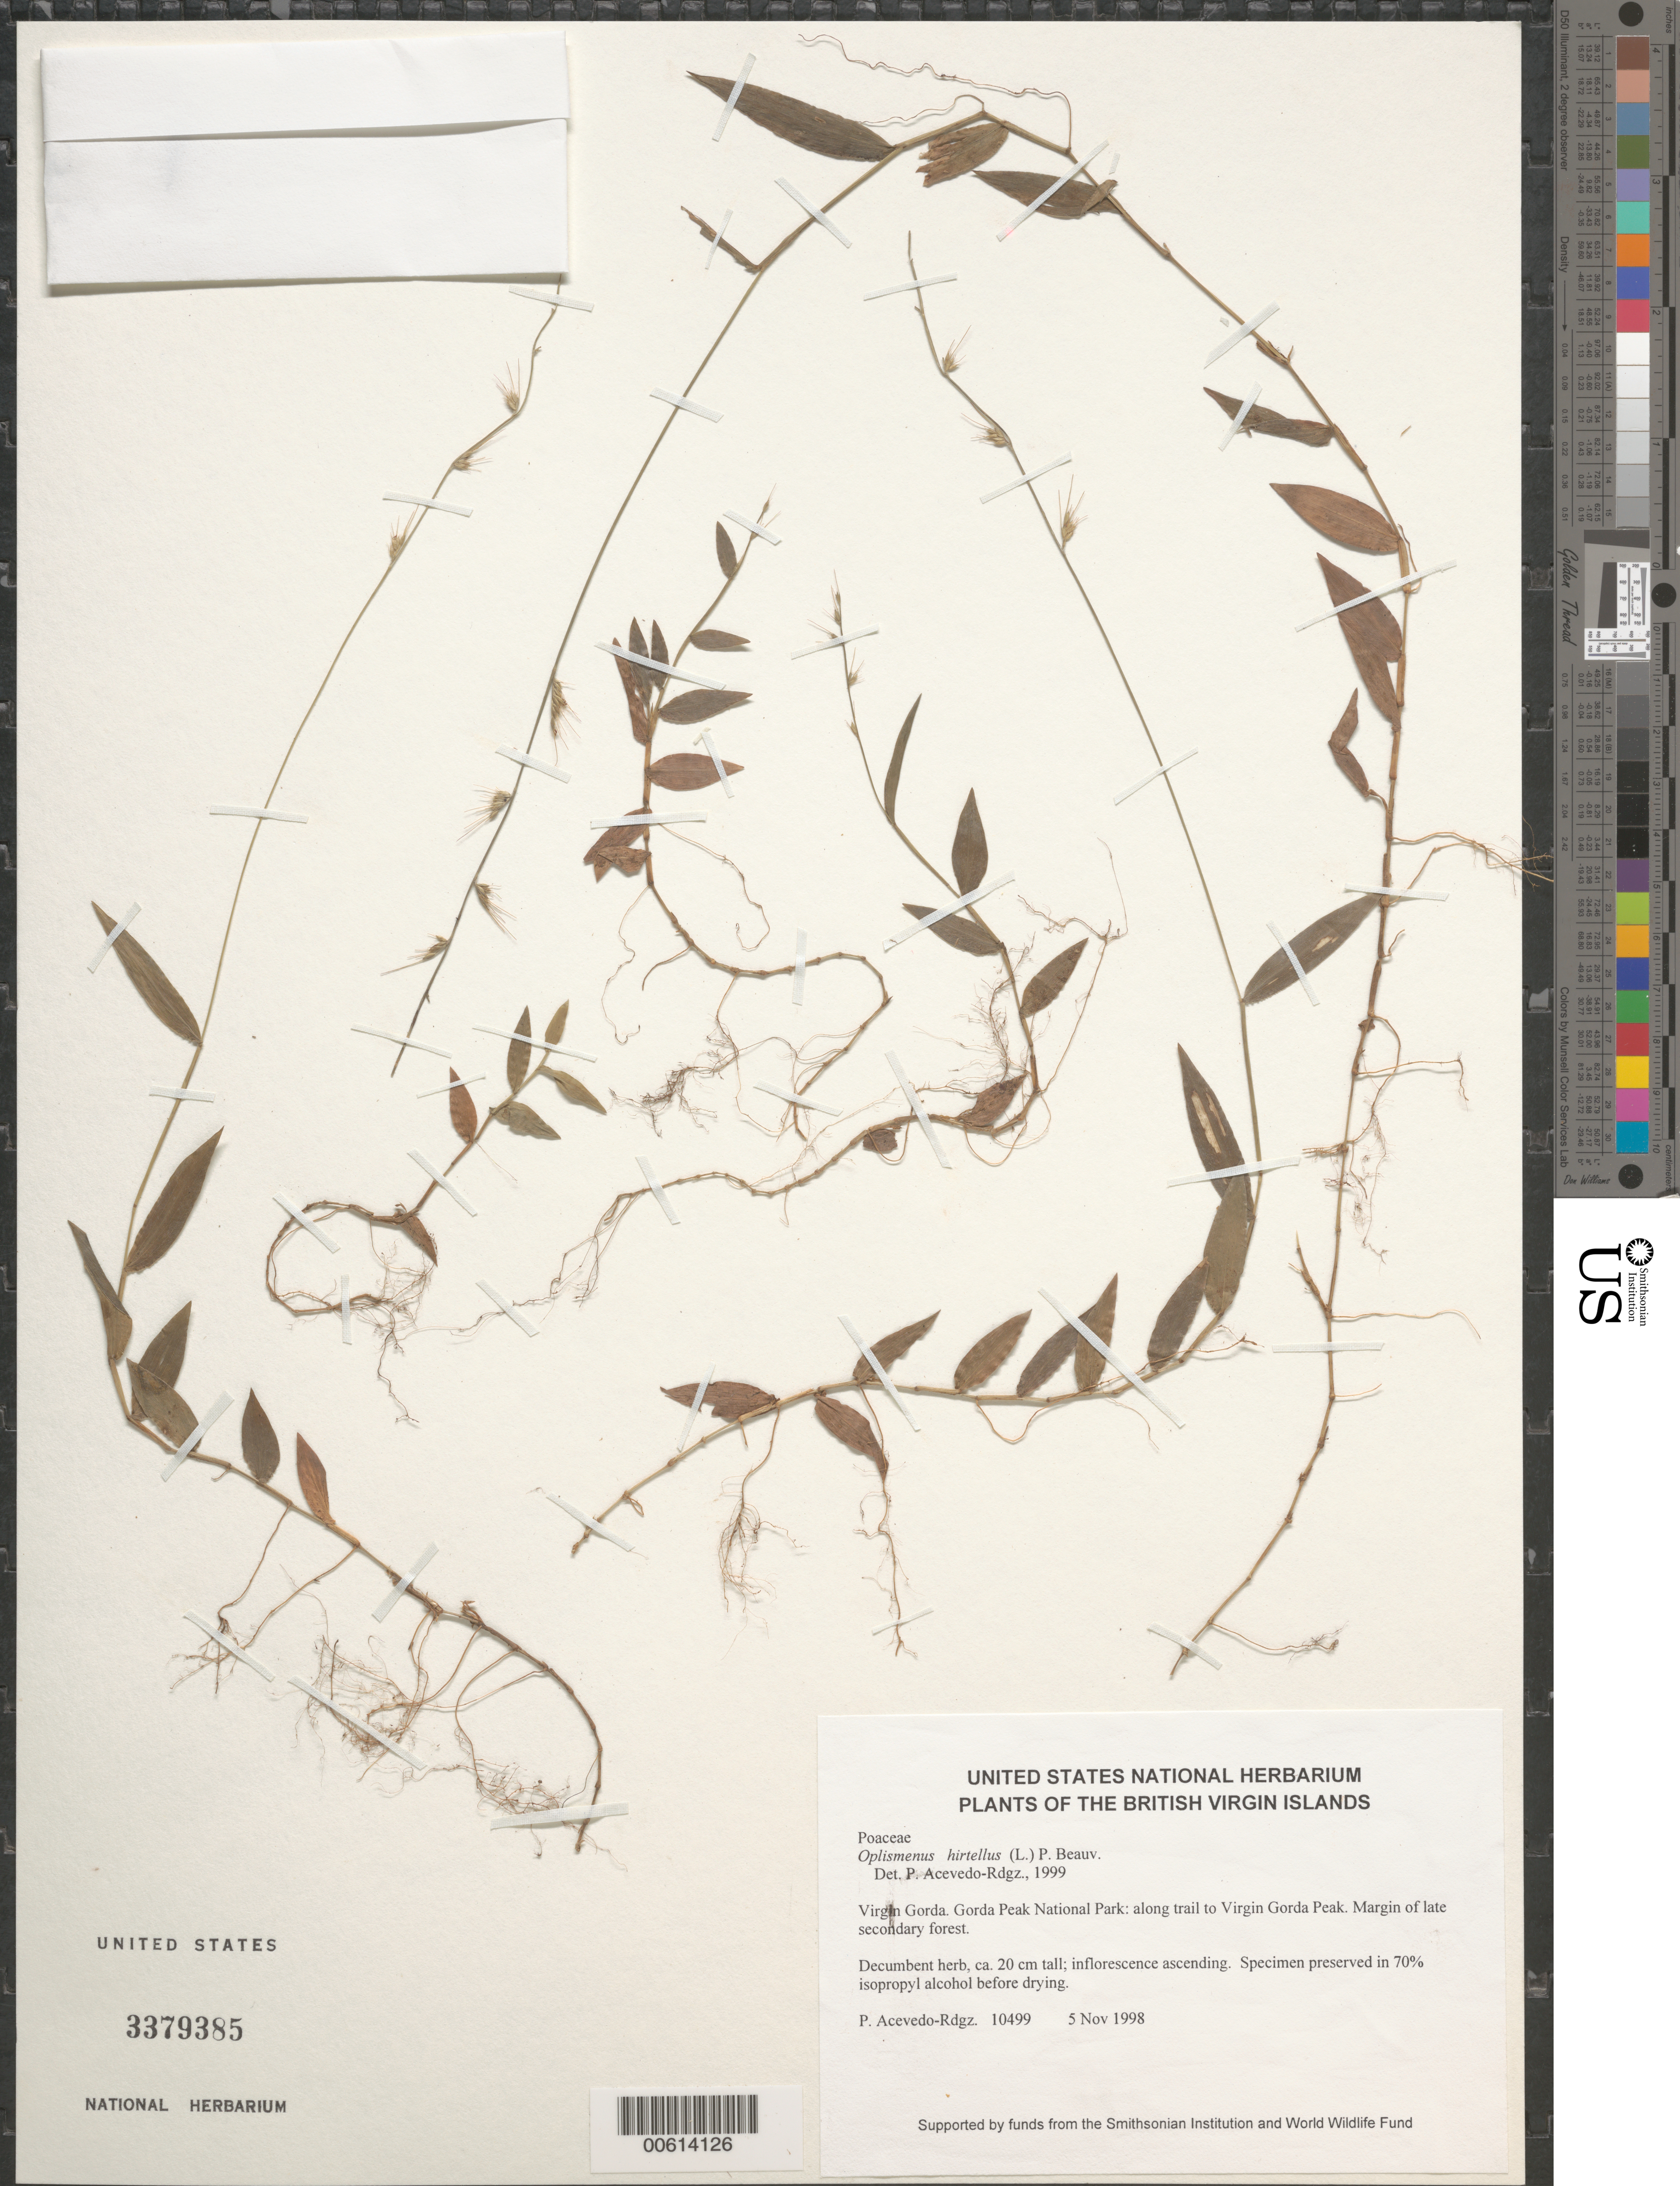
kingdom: Plantae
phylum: Tracheophyta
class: Liliopsida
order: Poales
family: Poaceae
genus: Oplismenus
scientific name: Oplismenus hirtellus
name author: (L.) P. Beauv.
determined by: Acevedo-Rodríguez, P., (BOT), Smithsonian Institution - National Museum of Natural History (UNITED STATES)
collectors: P. Acevedo-Rodr.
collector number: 10499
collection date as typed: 05 Nov 1998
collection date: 1998-11-05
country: British Virgin Islands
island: Virgin Gorda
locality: Gorda Peak National Park: along trail to Virgin Gorda Peak.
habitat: Margin of late secondary forest.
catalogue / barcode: US 3379385